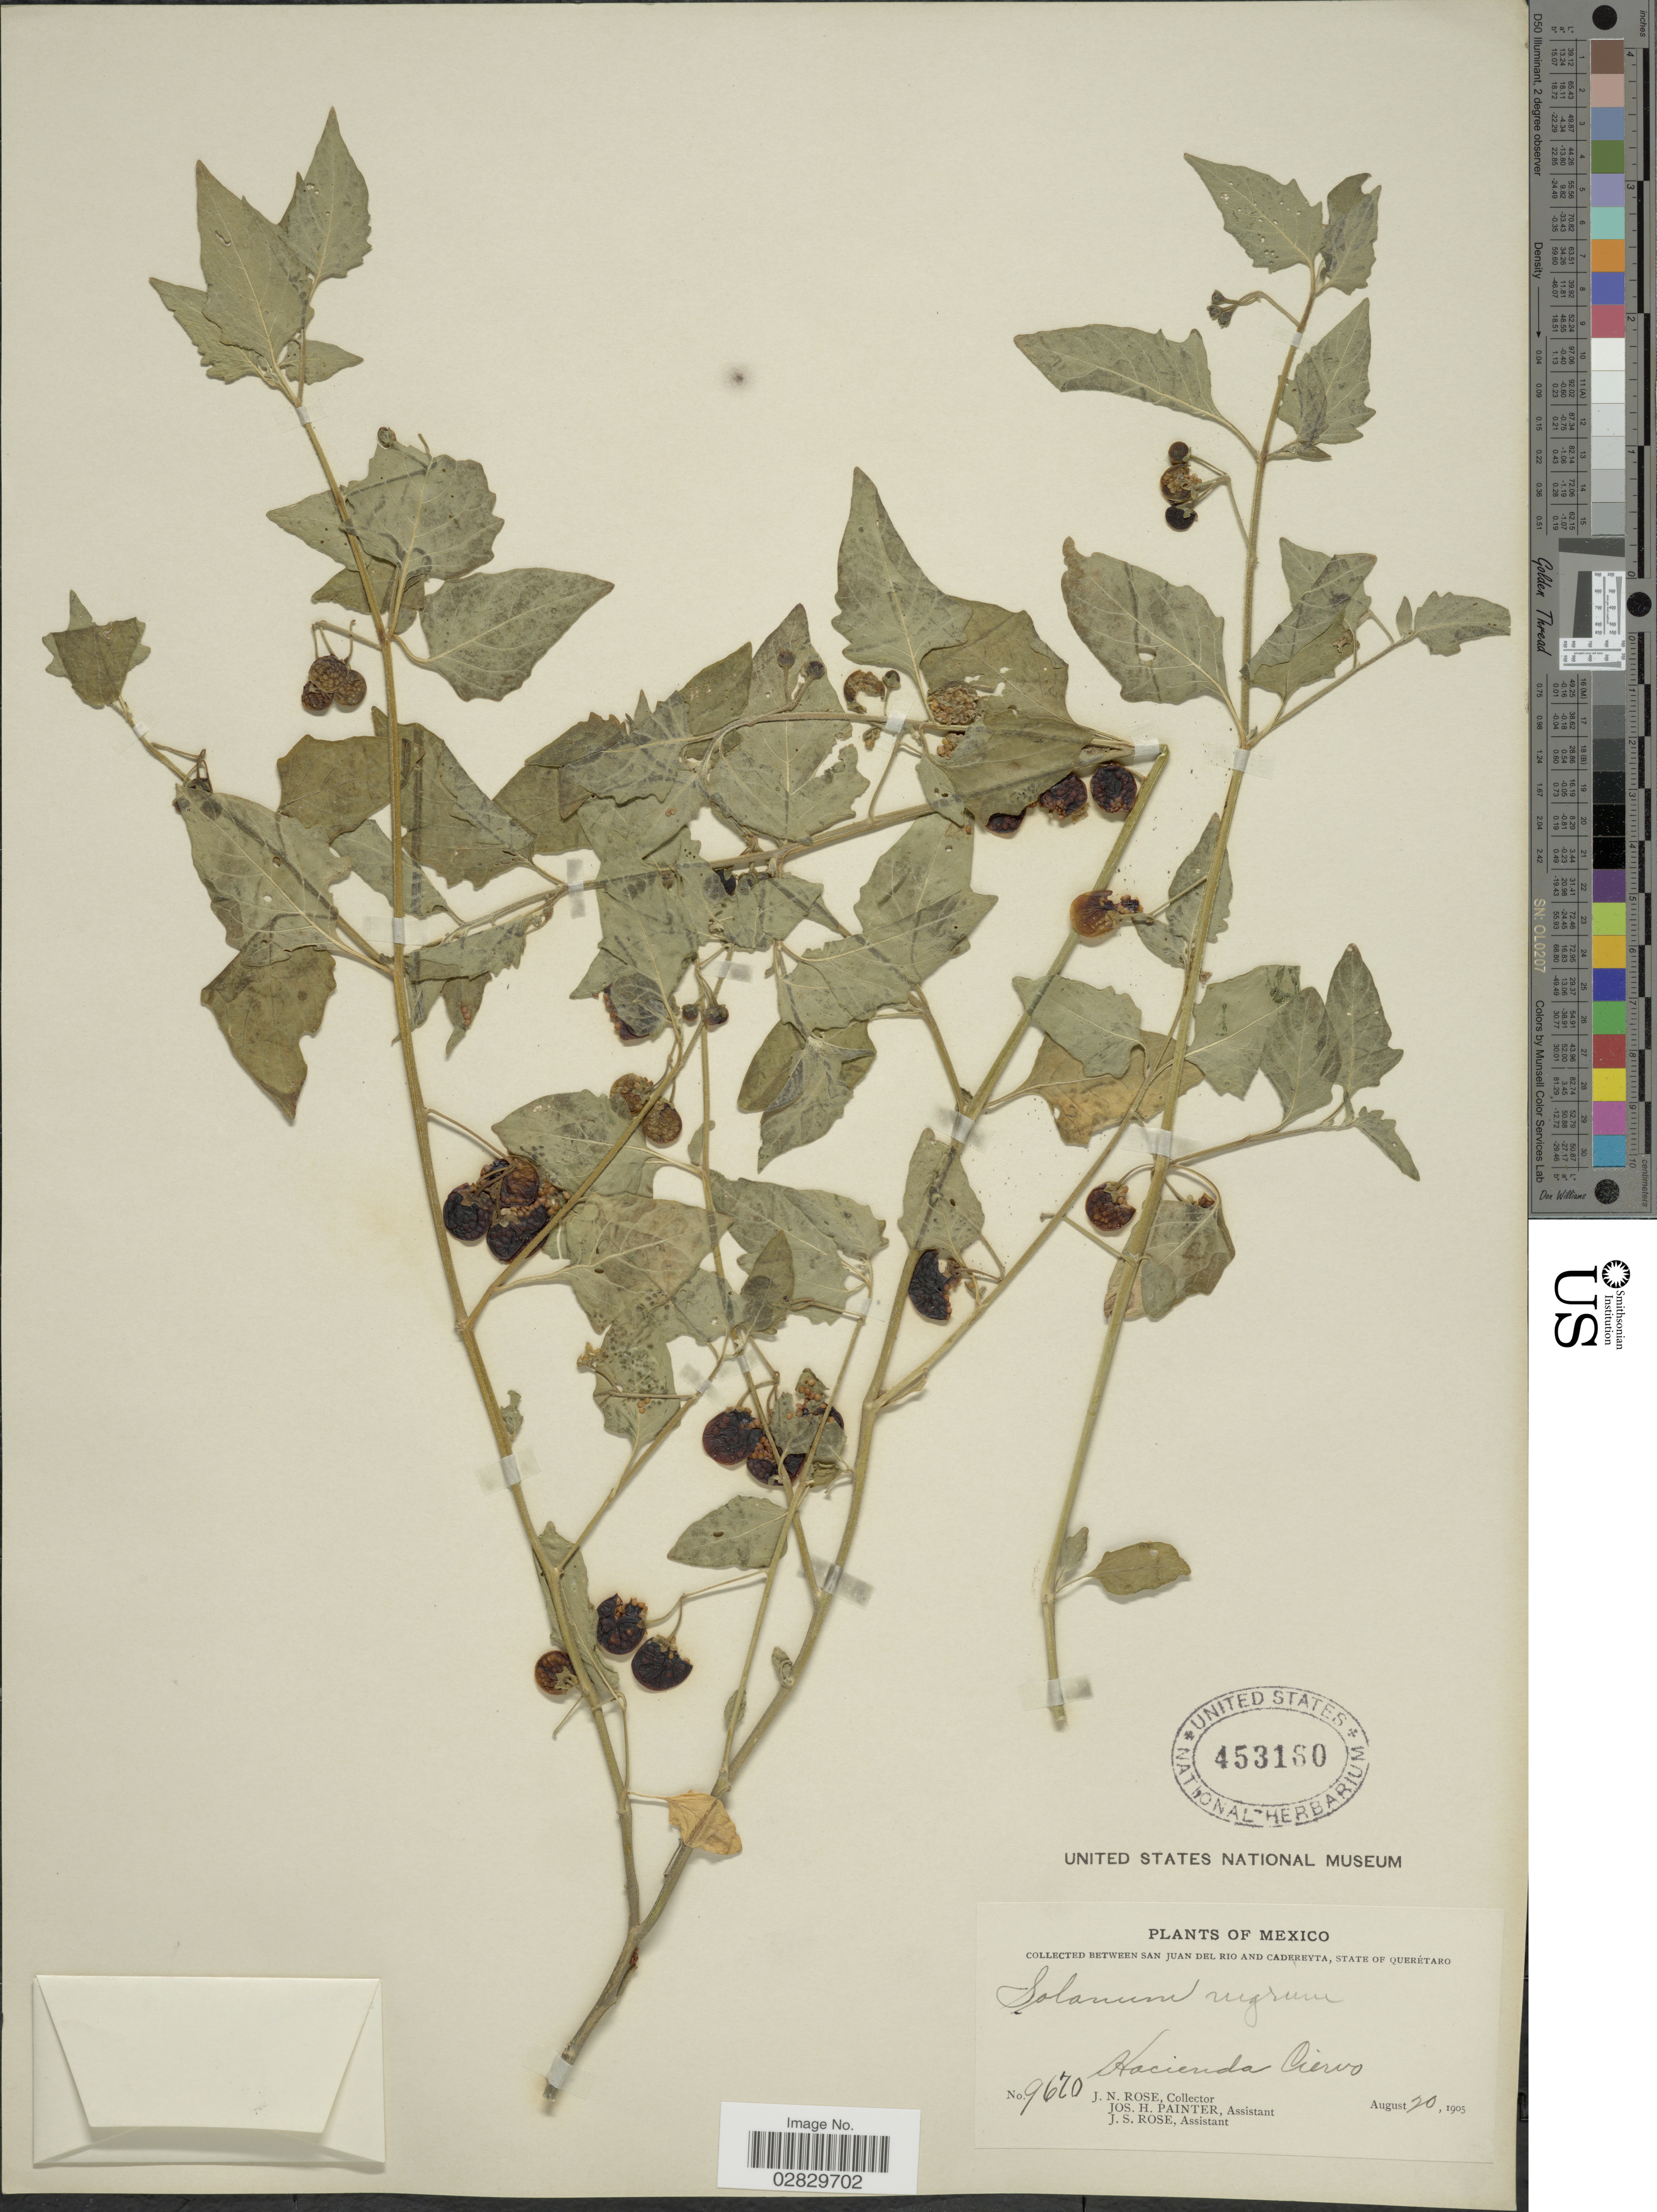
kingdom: Plantae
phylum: Tracheophyta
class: Magnoliopsida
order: Solanales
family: Solanaceae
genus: Solanum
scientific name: Solanum nigrescens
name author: M. Martens & Galeotti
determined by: Knapp, S. D.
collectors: J. N. Rose, J. H. Painter & J. S. Rose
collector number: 9670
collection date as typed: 20 Aug 1905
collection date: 1905-08-20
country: Mexico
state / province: Querétaro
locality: Hacienda Ciervo.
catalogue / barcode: US 453160